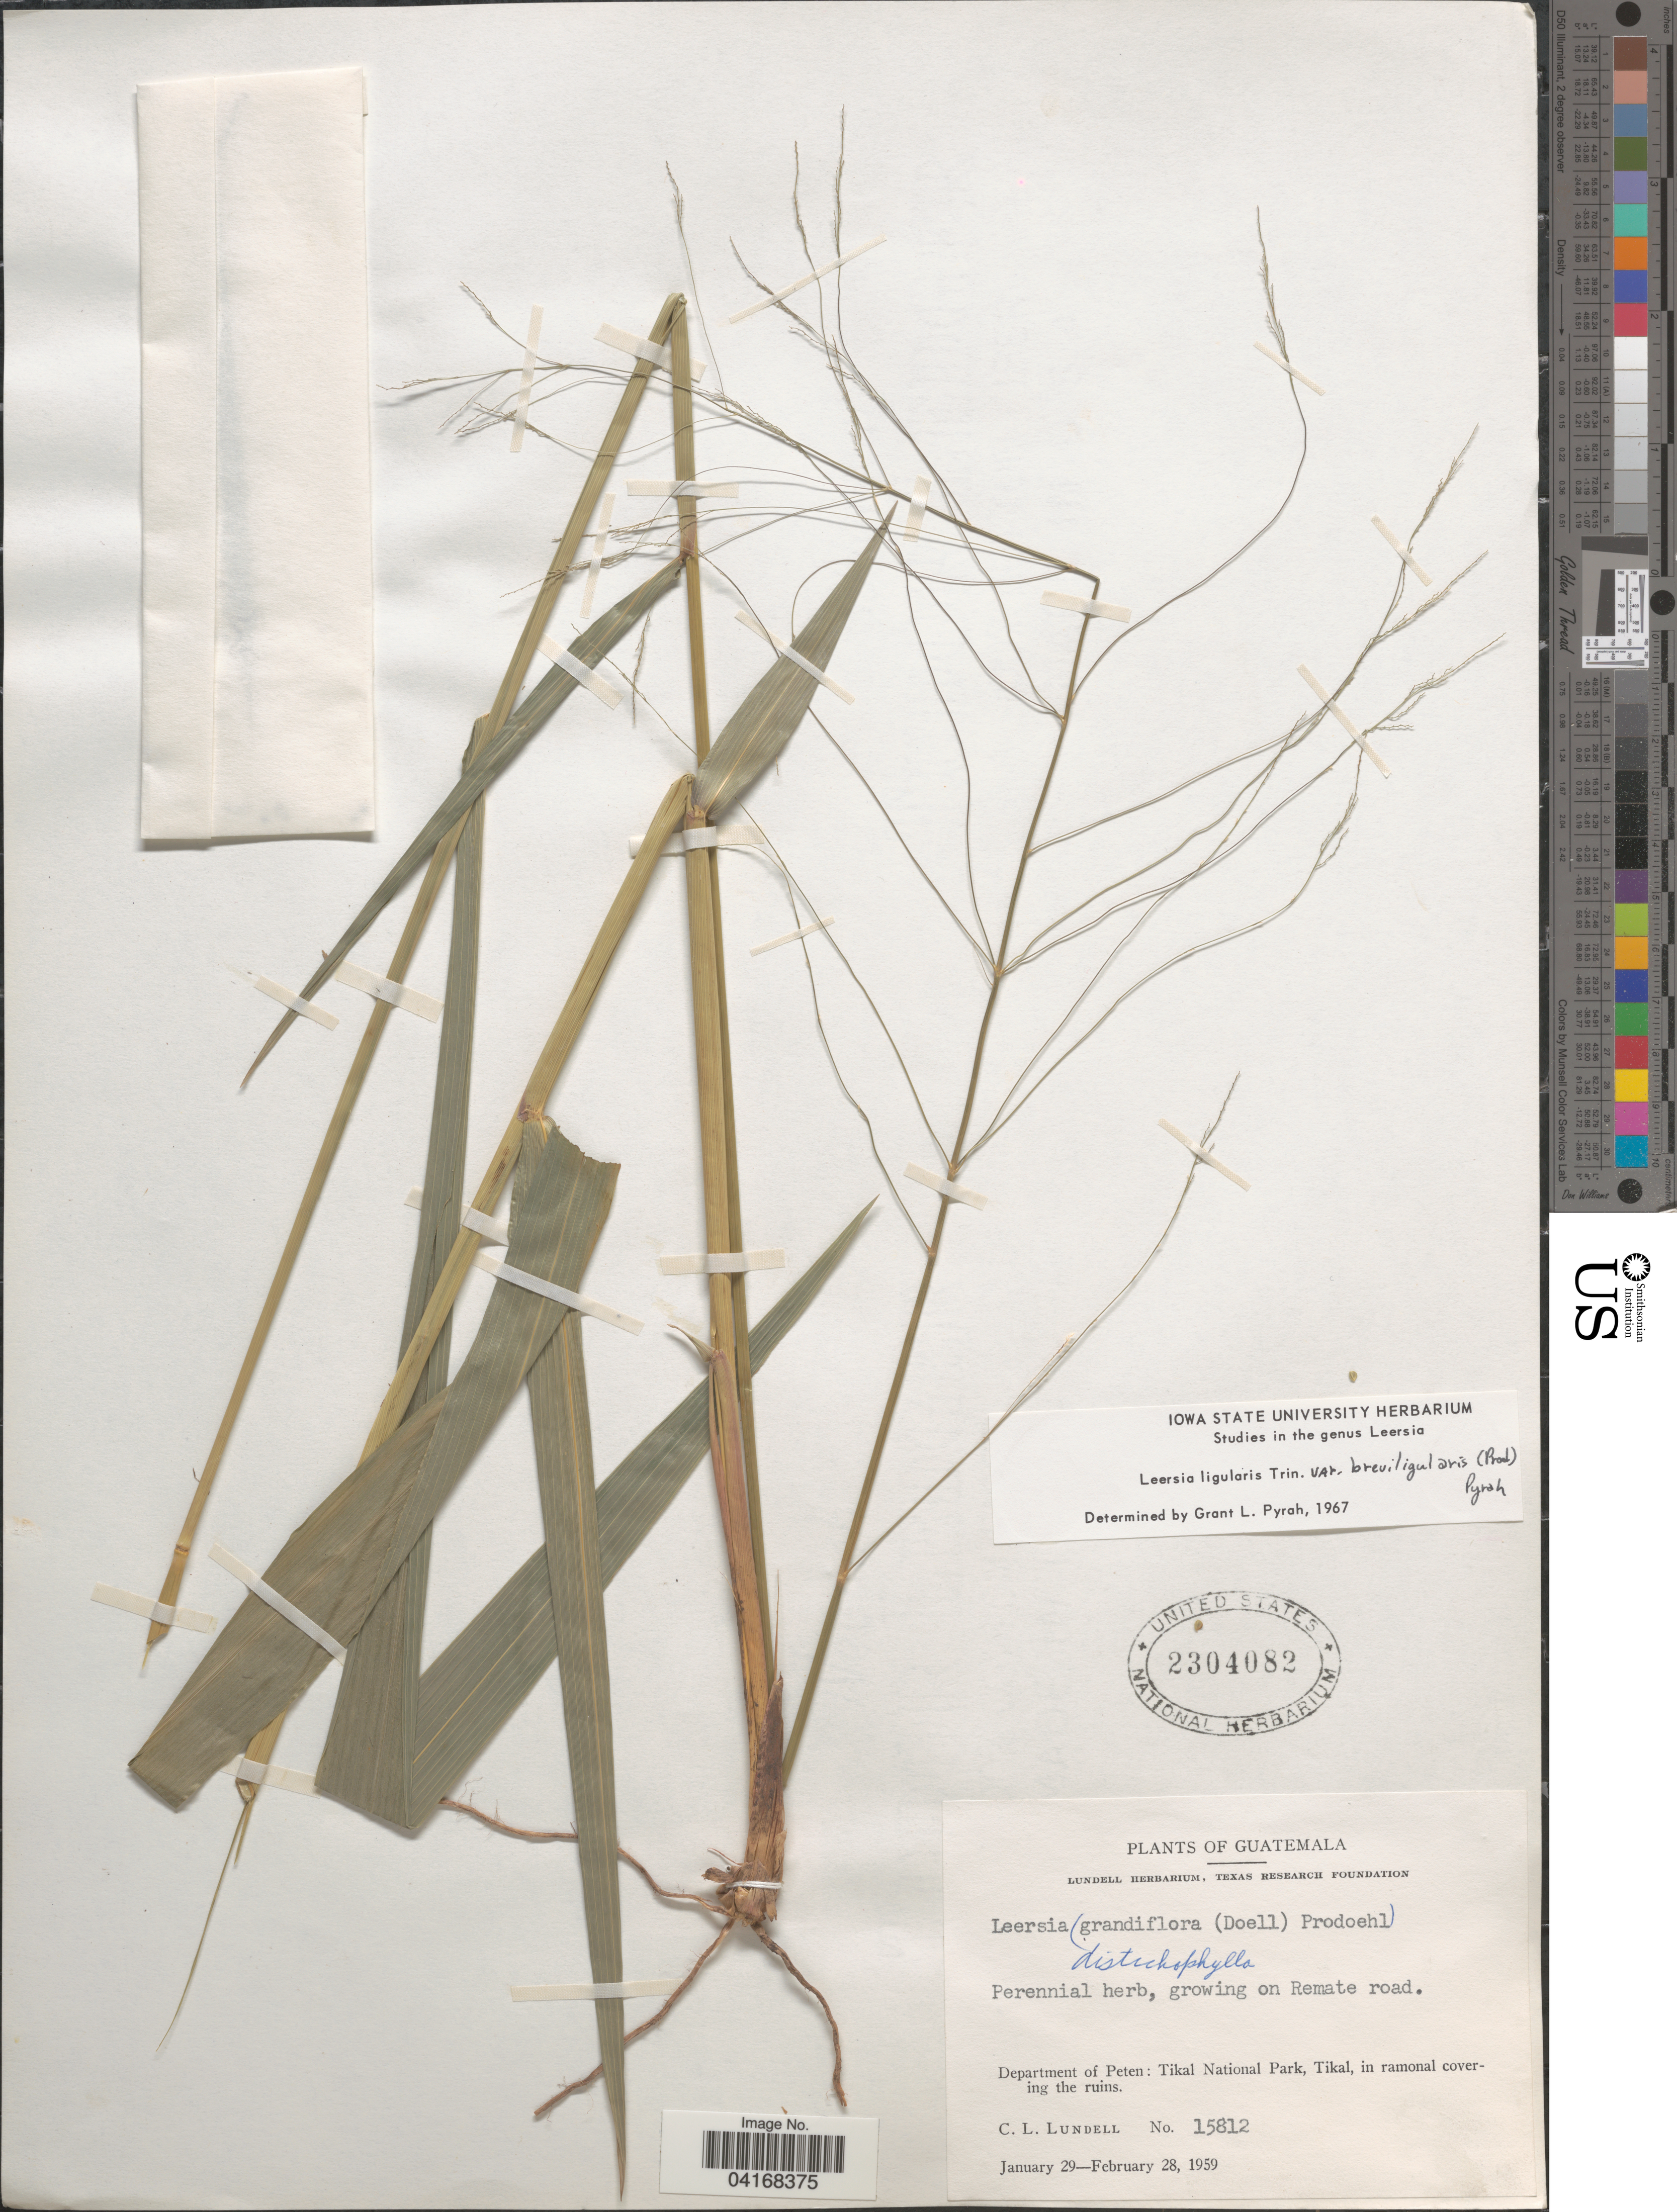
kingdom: Plantae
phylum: Tracheophyta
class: Liliopsida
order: Poales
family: Poaceae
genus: Leersia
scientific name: Leersia ligularis var. breviligularis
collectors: C. L. Lundell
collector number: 15812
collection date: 1959-01-29/1959-02-28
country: Guatemala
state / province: El Peten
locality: Department of Peten: Tikal National Park, Tikal. Perennial herb, growing on Remate road.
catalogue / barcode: US 2304082